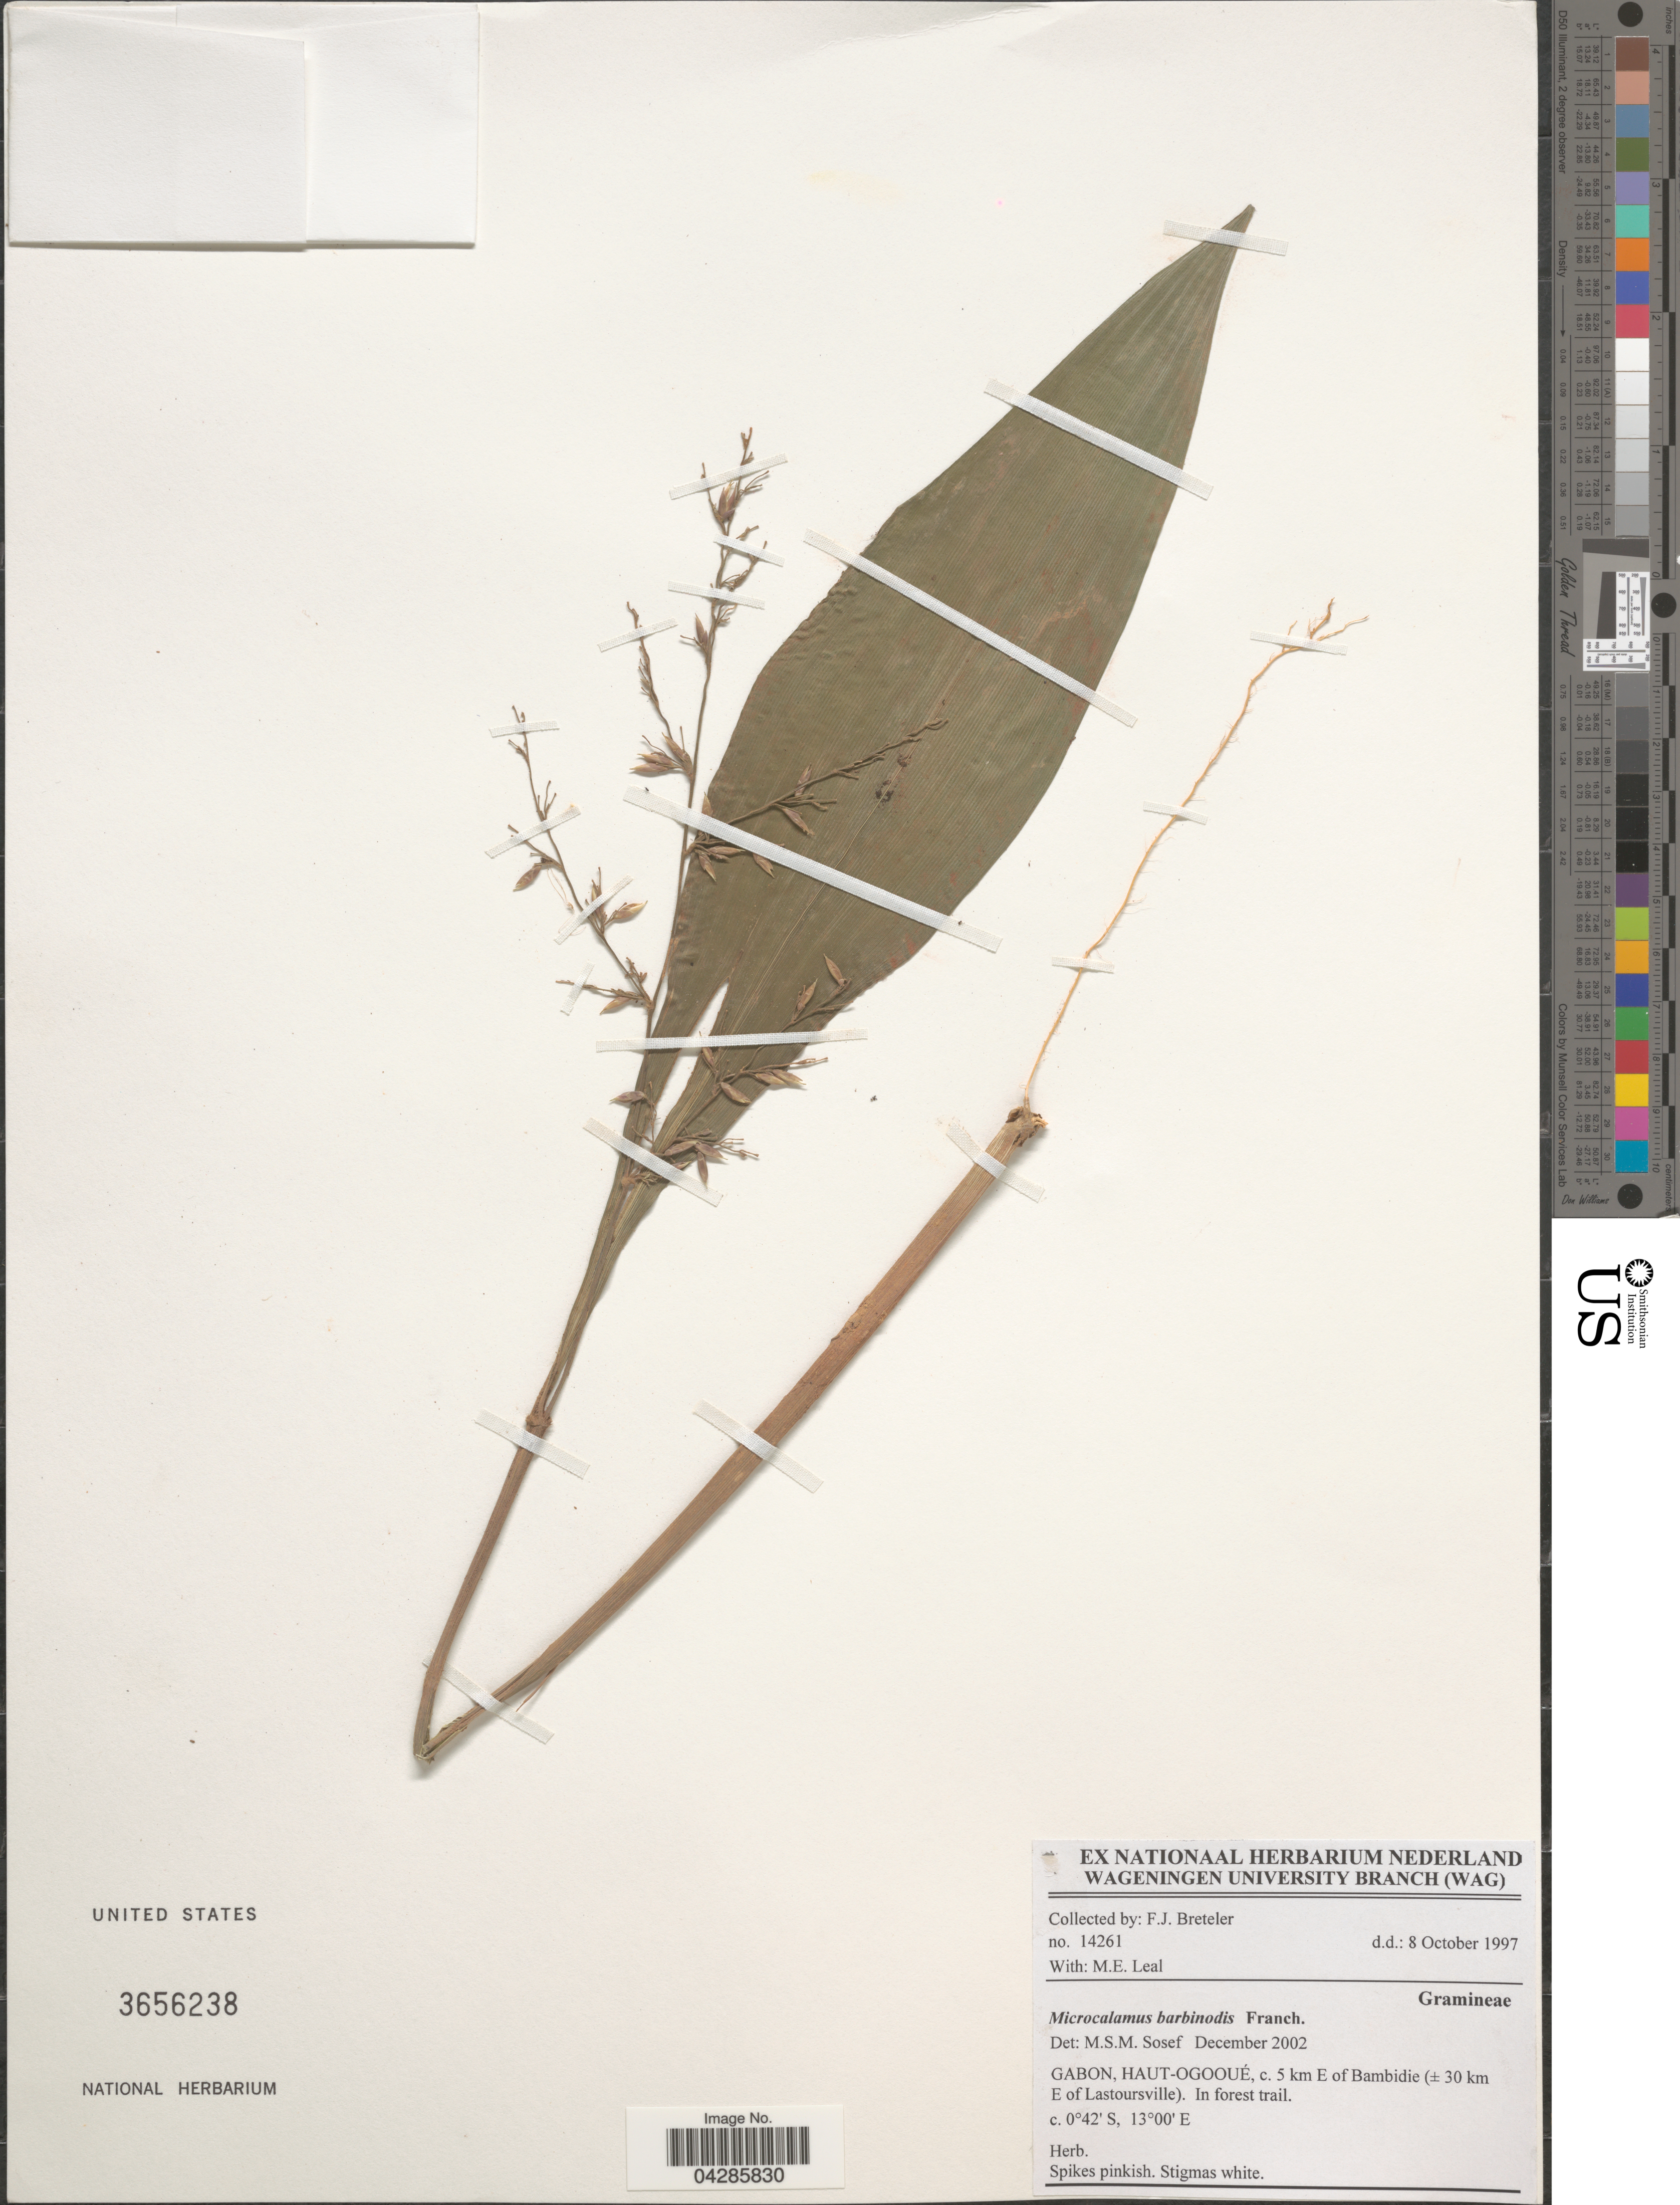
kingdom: Plantae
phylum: Tracheophyta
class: Liliopsida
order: Poales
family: Poaceae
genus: Microcalamus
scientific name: Microcalamus barbinodis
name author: Franch.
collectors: F. J. Breteler & M. E. Leal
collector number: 14261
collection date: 1997-10-08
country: Gabon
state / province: Haut-Ogooue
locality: Haut-Ogooué, c. 5 km E of Bambidie (± 30 km E of Lastoursville). In forest trail.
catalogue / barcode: US 3656238